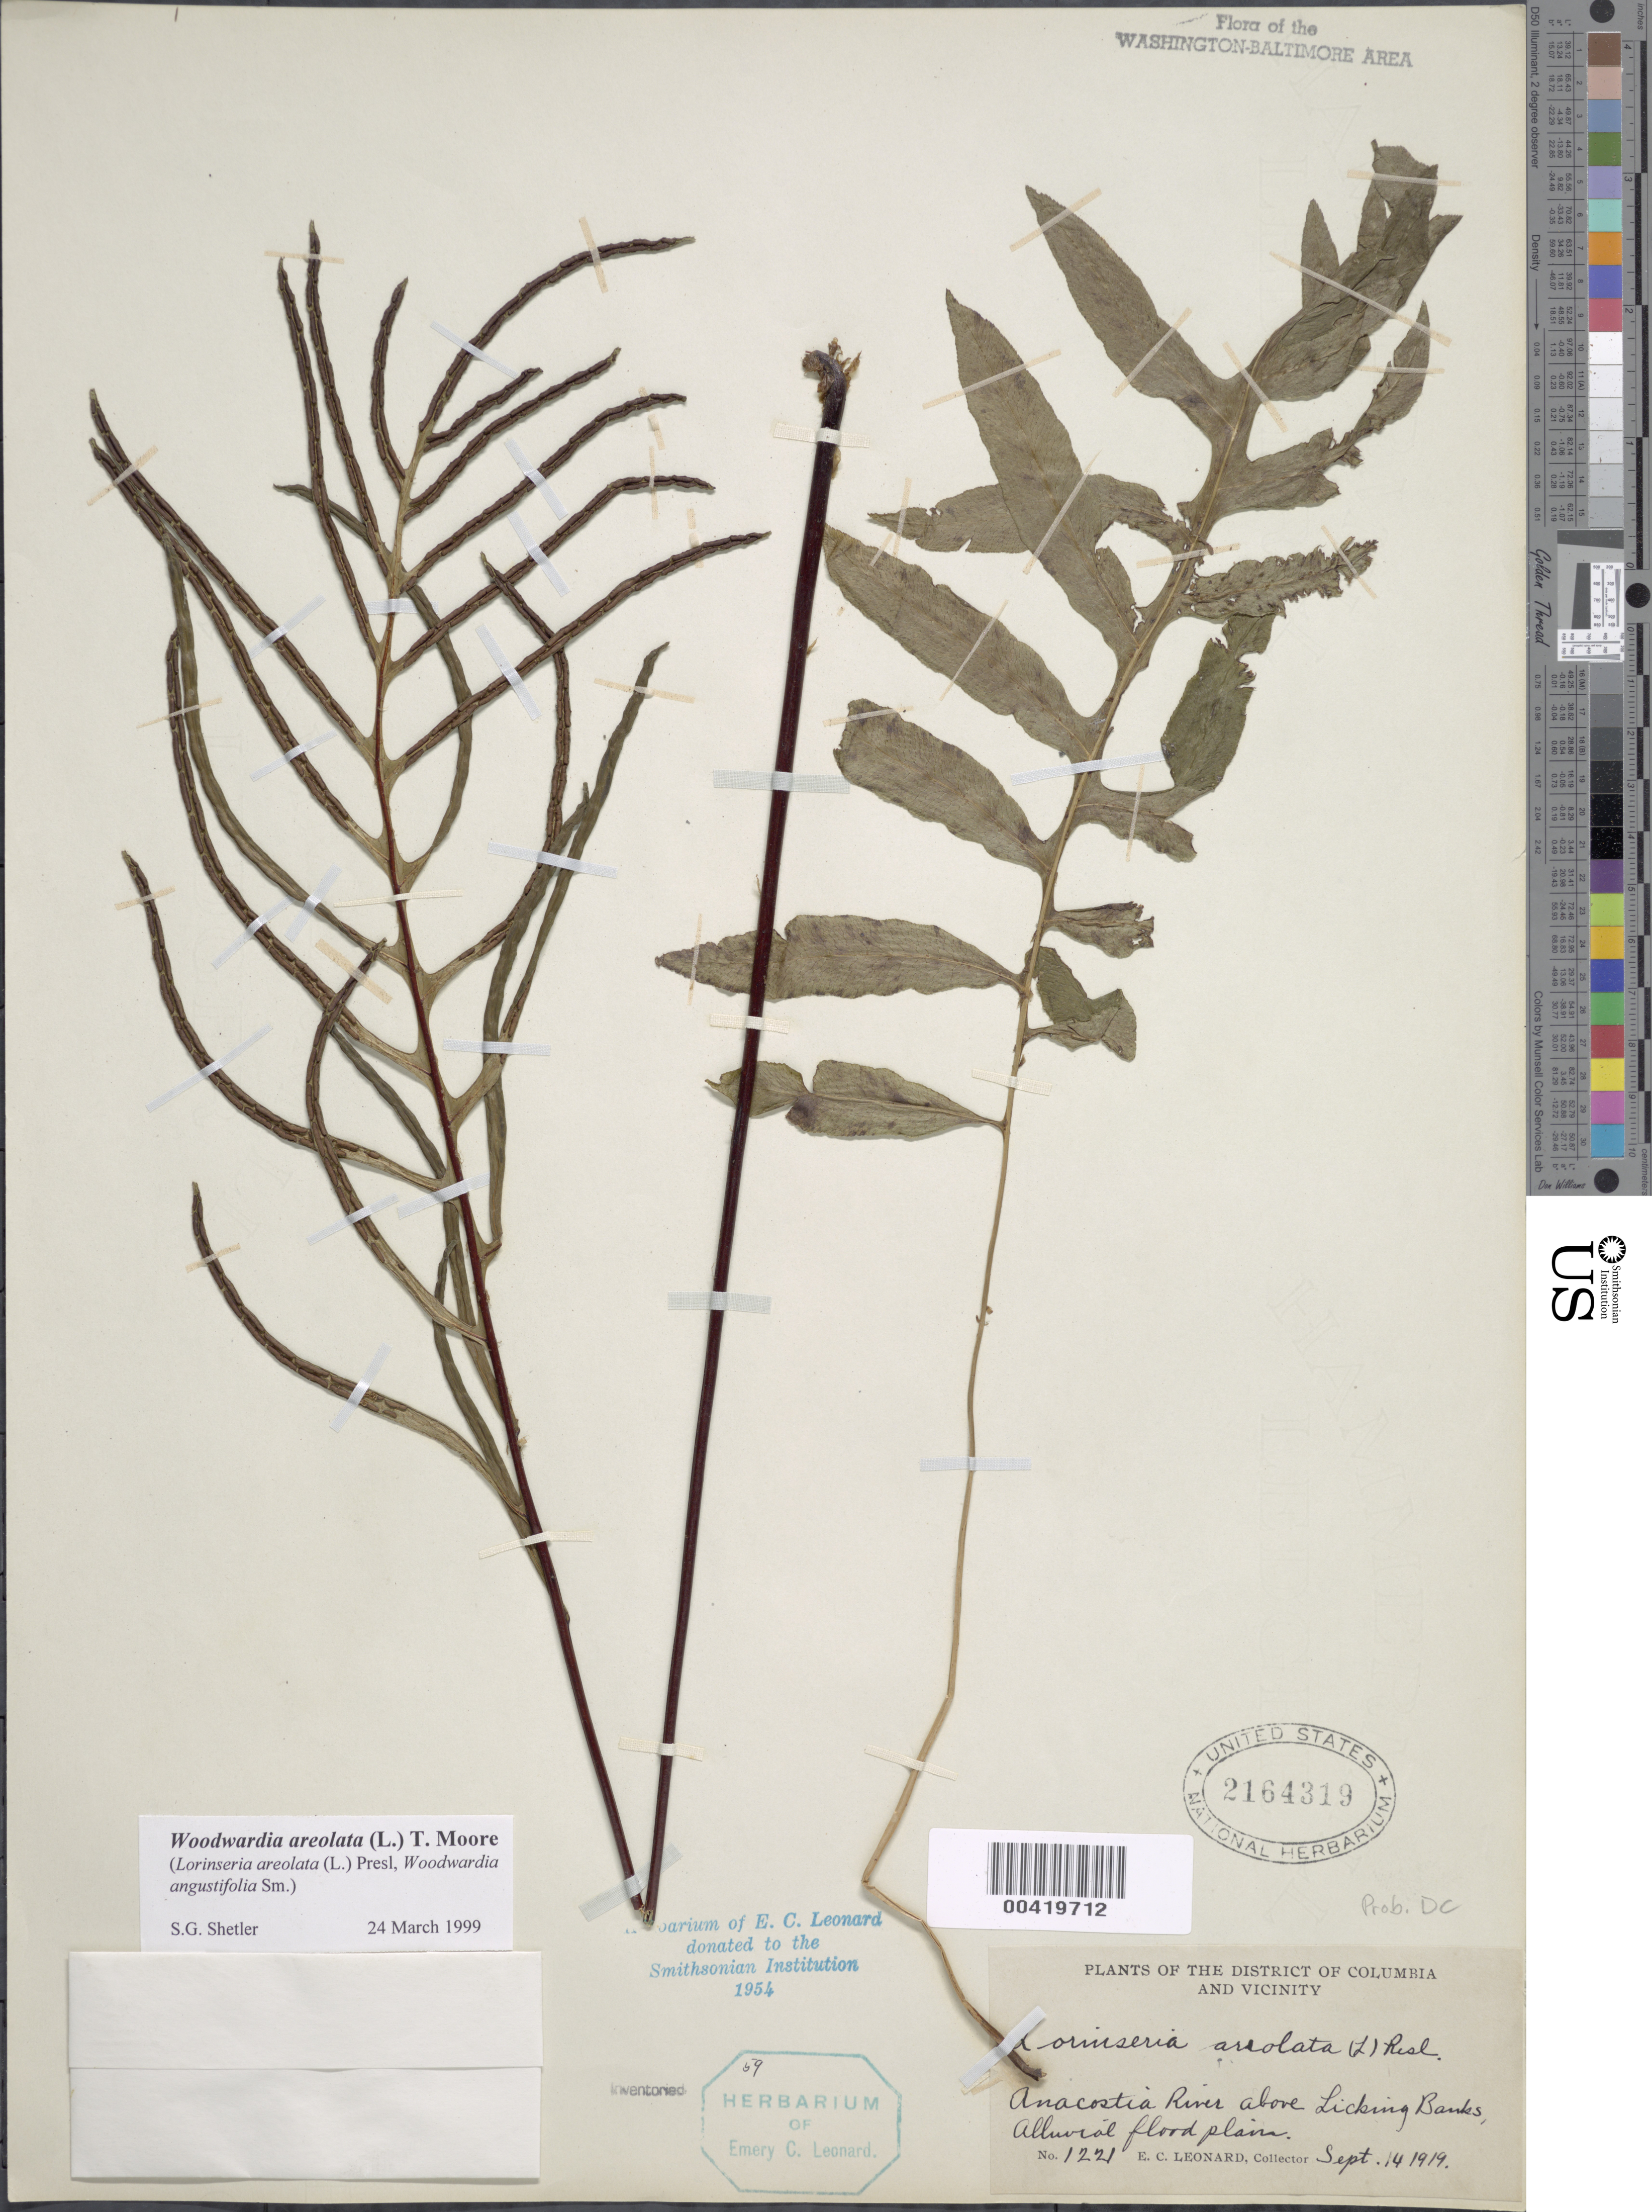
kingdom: Plantae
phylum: Tracheophyta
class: Polypodiopsida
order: Polypodiales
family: Blechnaceae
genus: Woodwardia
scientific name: Woodwardia areolata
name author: (L.) T. Moore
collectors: E. C. Leonard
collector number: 1221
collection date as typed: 14 Sep 1919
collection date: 1919-09-14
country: United States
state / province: District of Columbia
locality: Anacostia River, above Licking Banks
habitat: Alluvial flood plain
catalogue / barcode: US 2164319